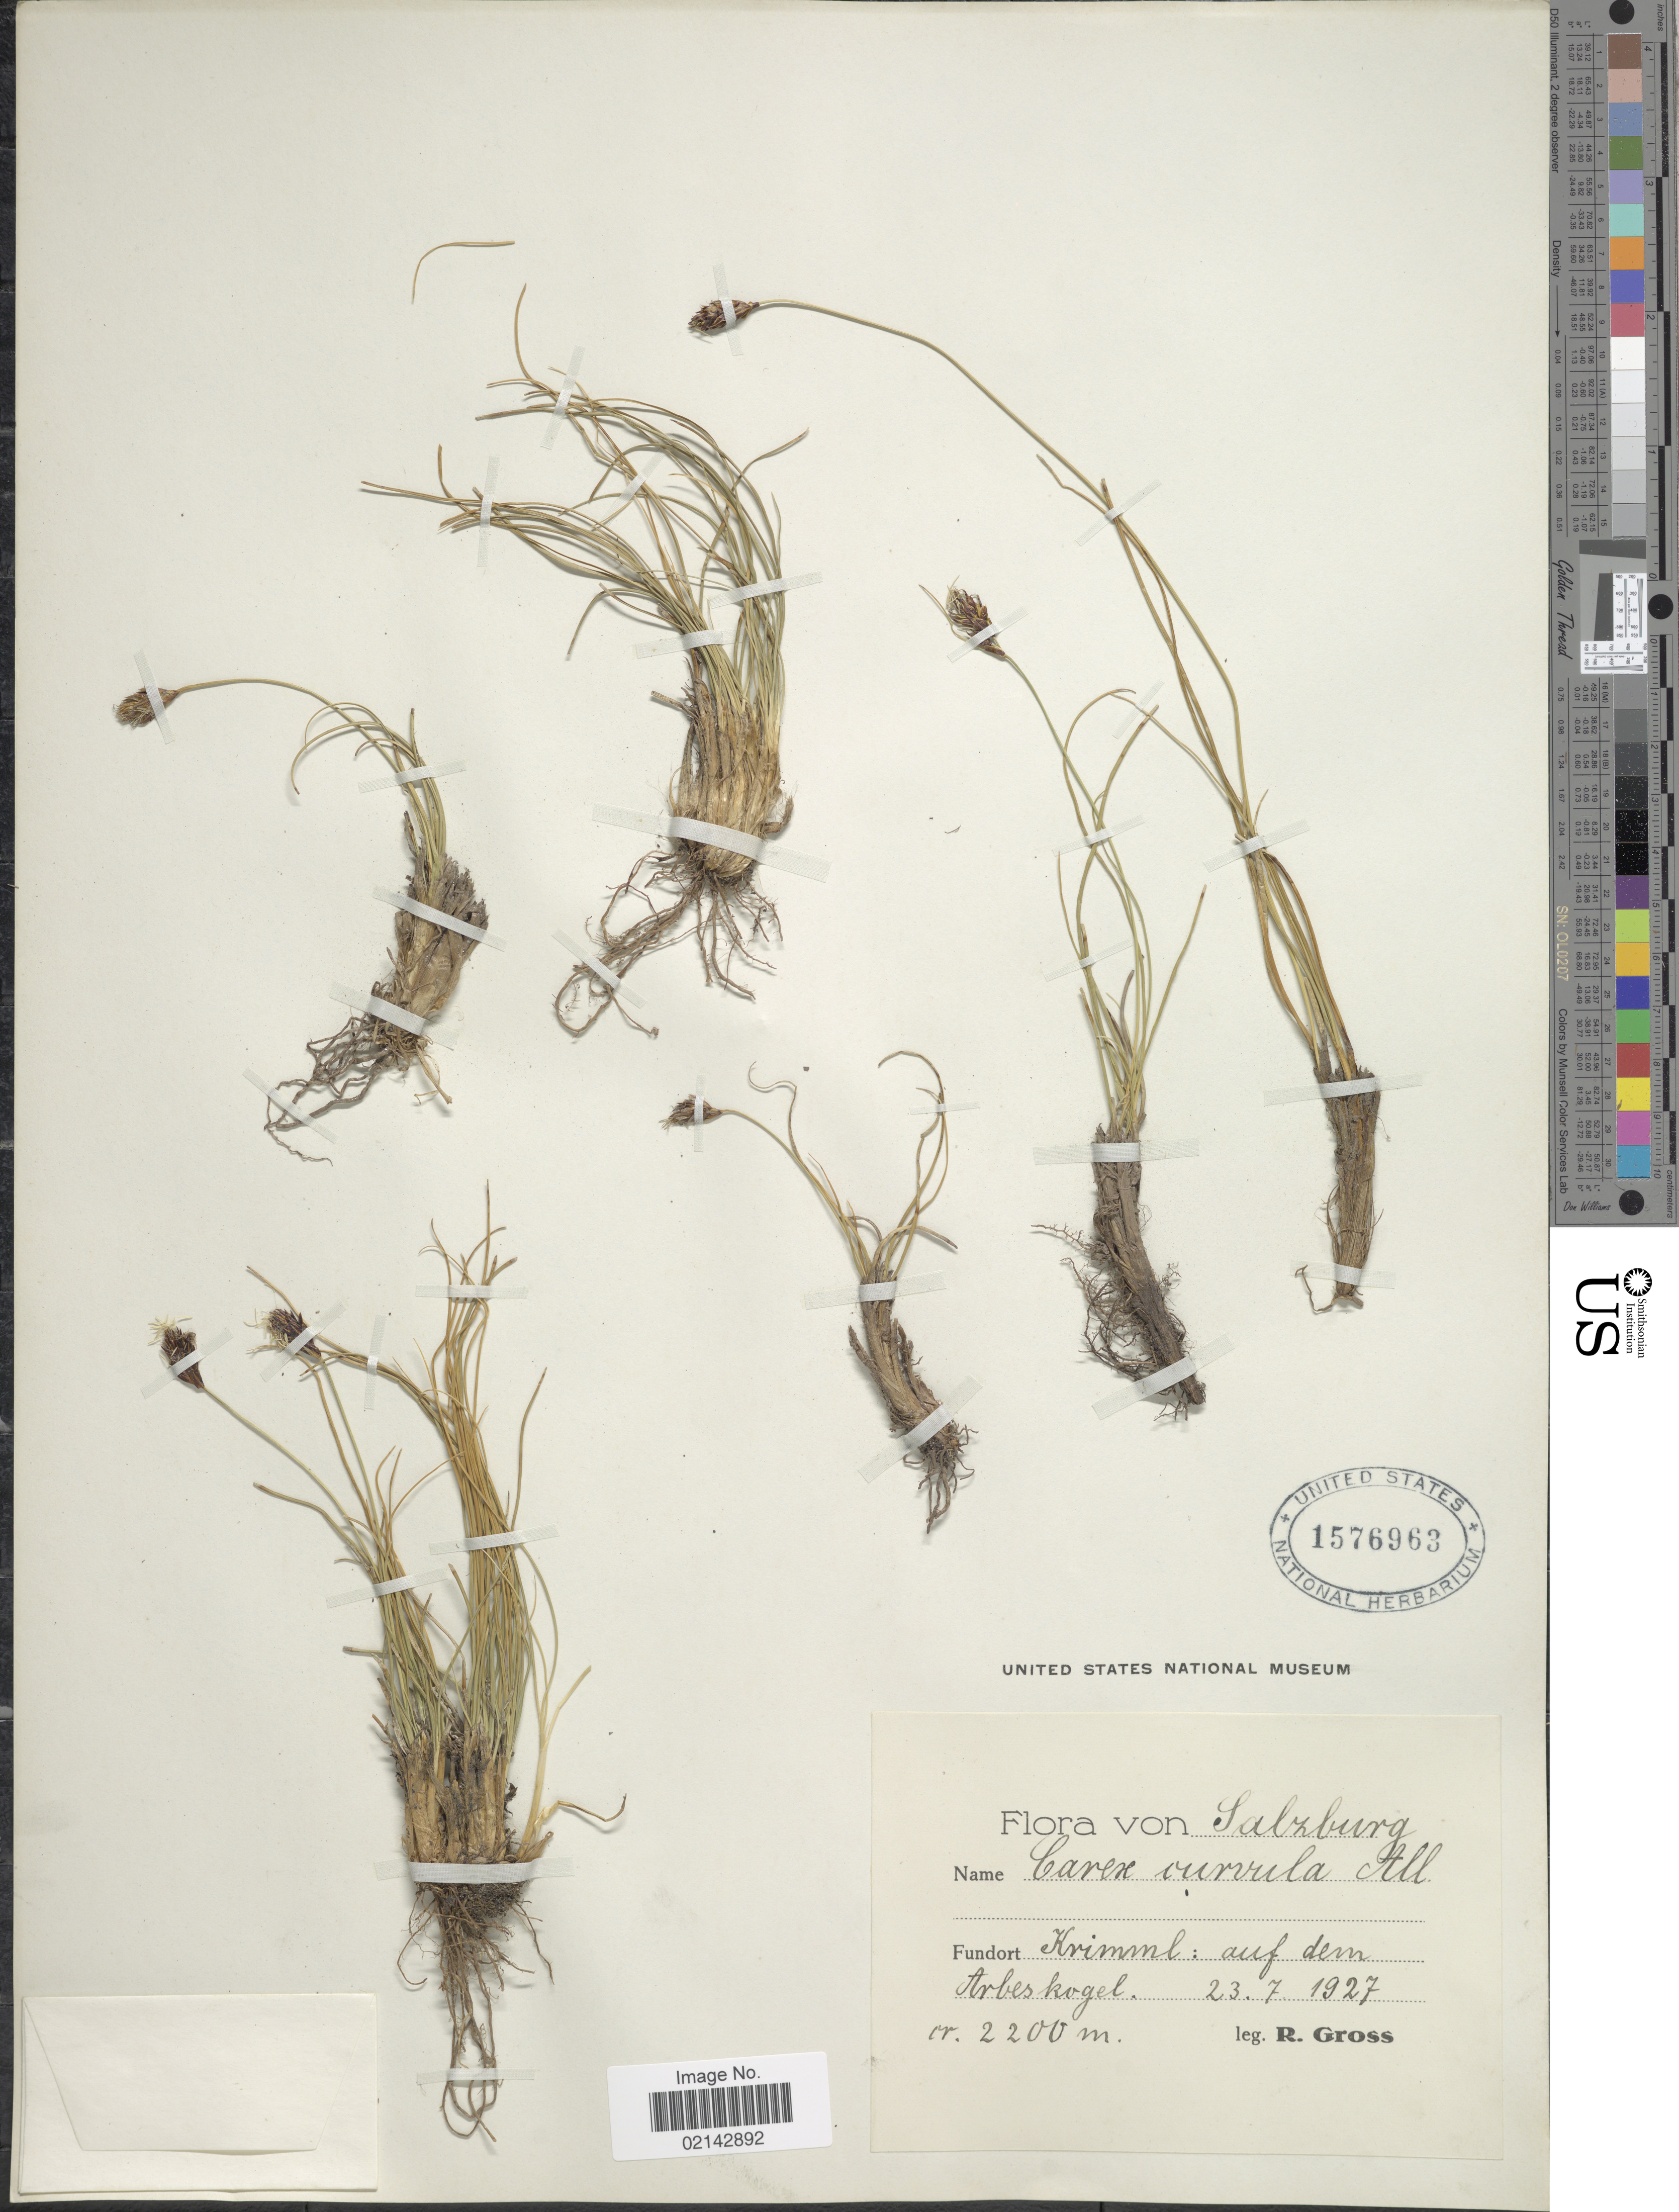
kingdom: Plantae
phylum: Tracheophyta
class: Liliopsida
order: Poales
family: Cyperaceae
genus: Carex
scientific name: Carex curvula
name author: All.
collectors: R. Gross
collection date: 1927-07-23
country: Austria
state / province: Salzburg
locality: Fudort Krimml: auf dem Arbes kogel.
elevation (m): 2200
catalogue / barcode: US 1576963